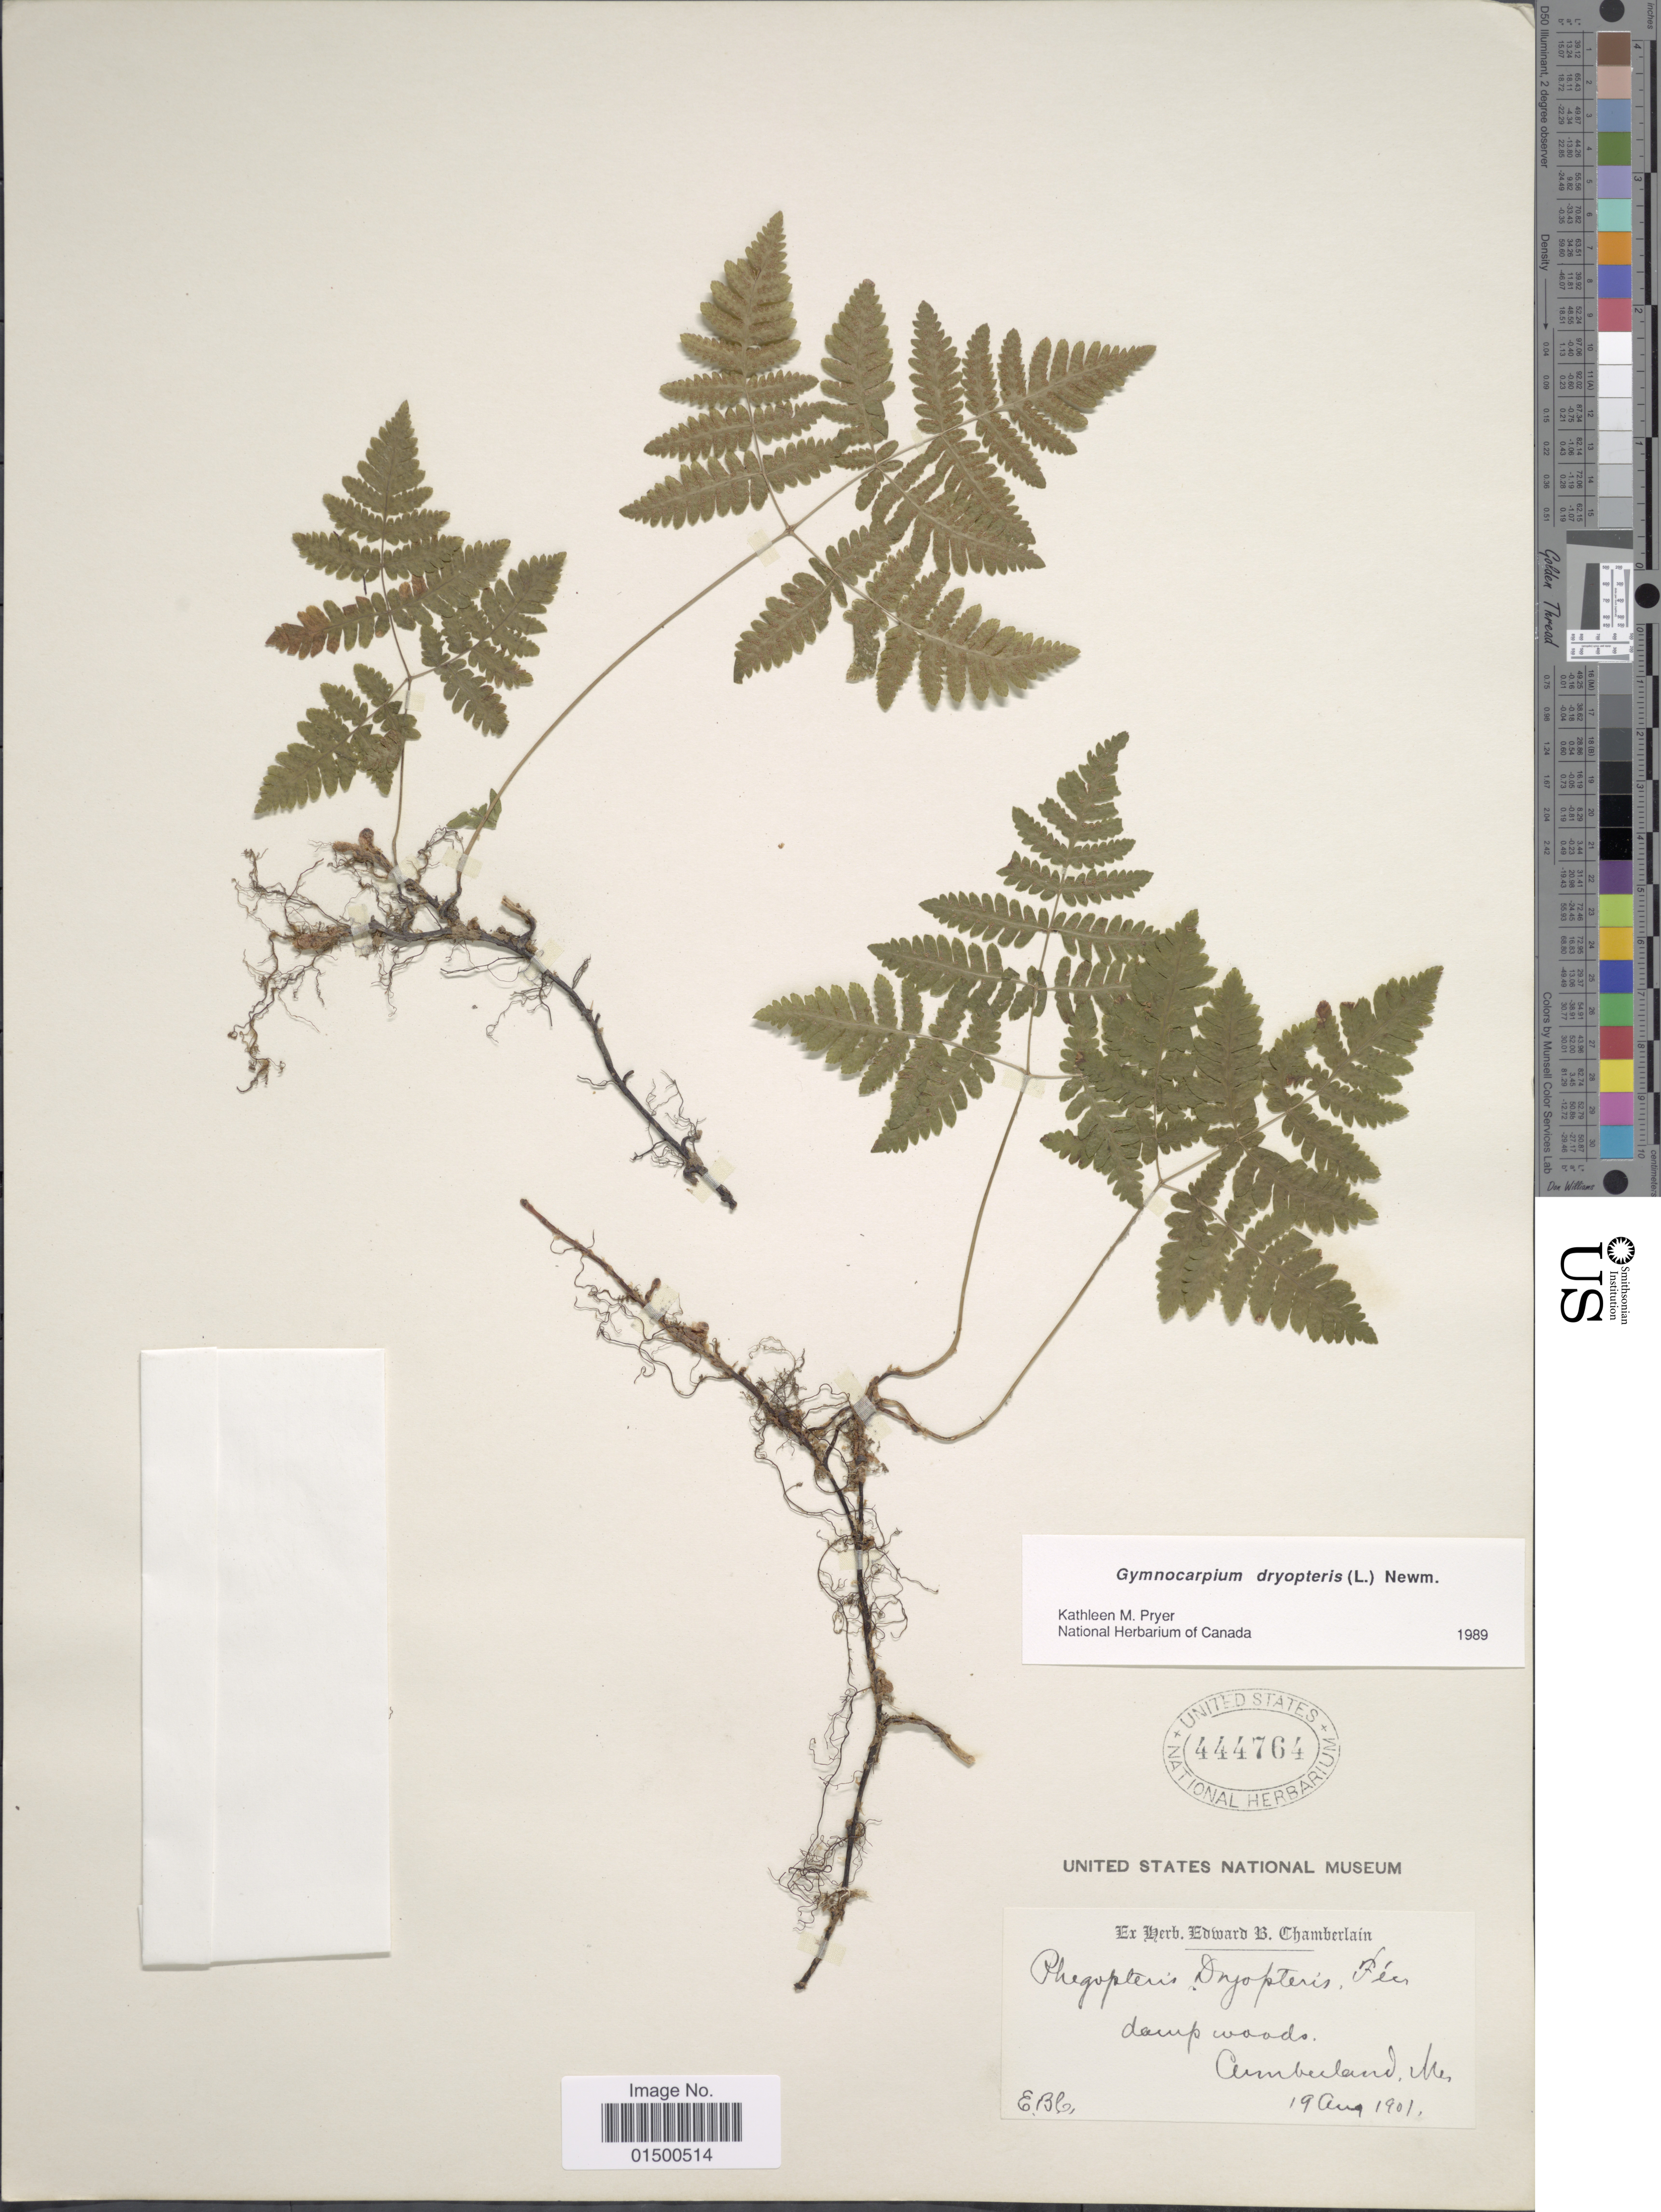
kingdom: Plantae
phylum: Tracheophyta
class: Polypodiopsida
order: Polypodiales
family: Cystopteridaceae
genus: Gymnocarpium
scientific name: Gymnocarpium dryopteris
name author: (L.) Newman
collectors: E. Chamberlain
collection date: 1901-08-19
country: United States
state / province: Maine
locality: Damp woods, Amberland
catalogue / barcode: US 444764